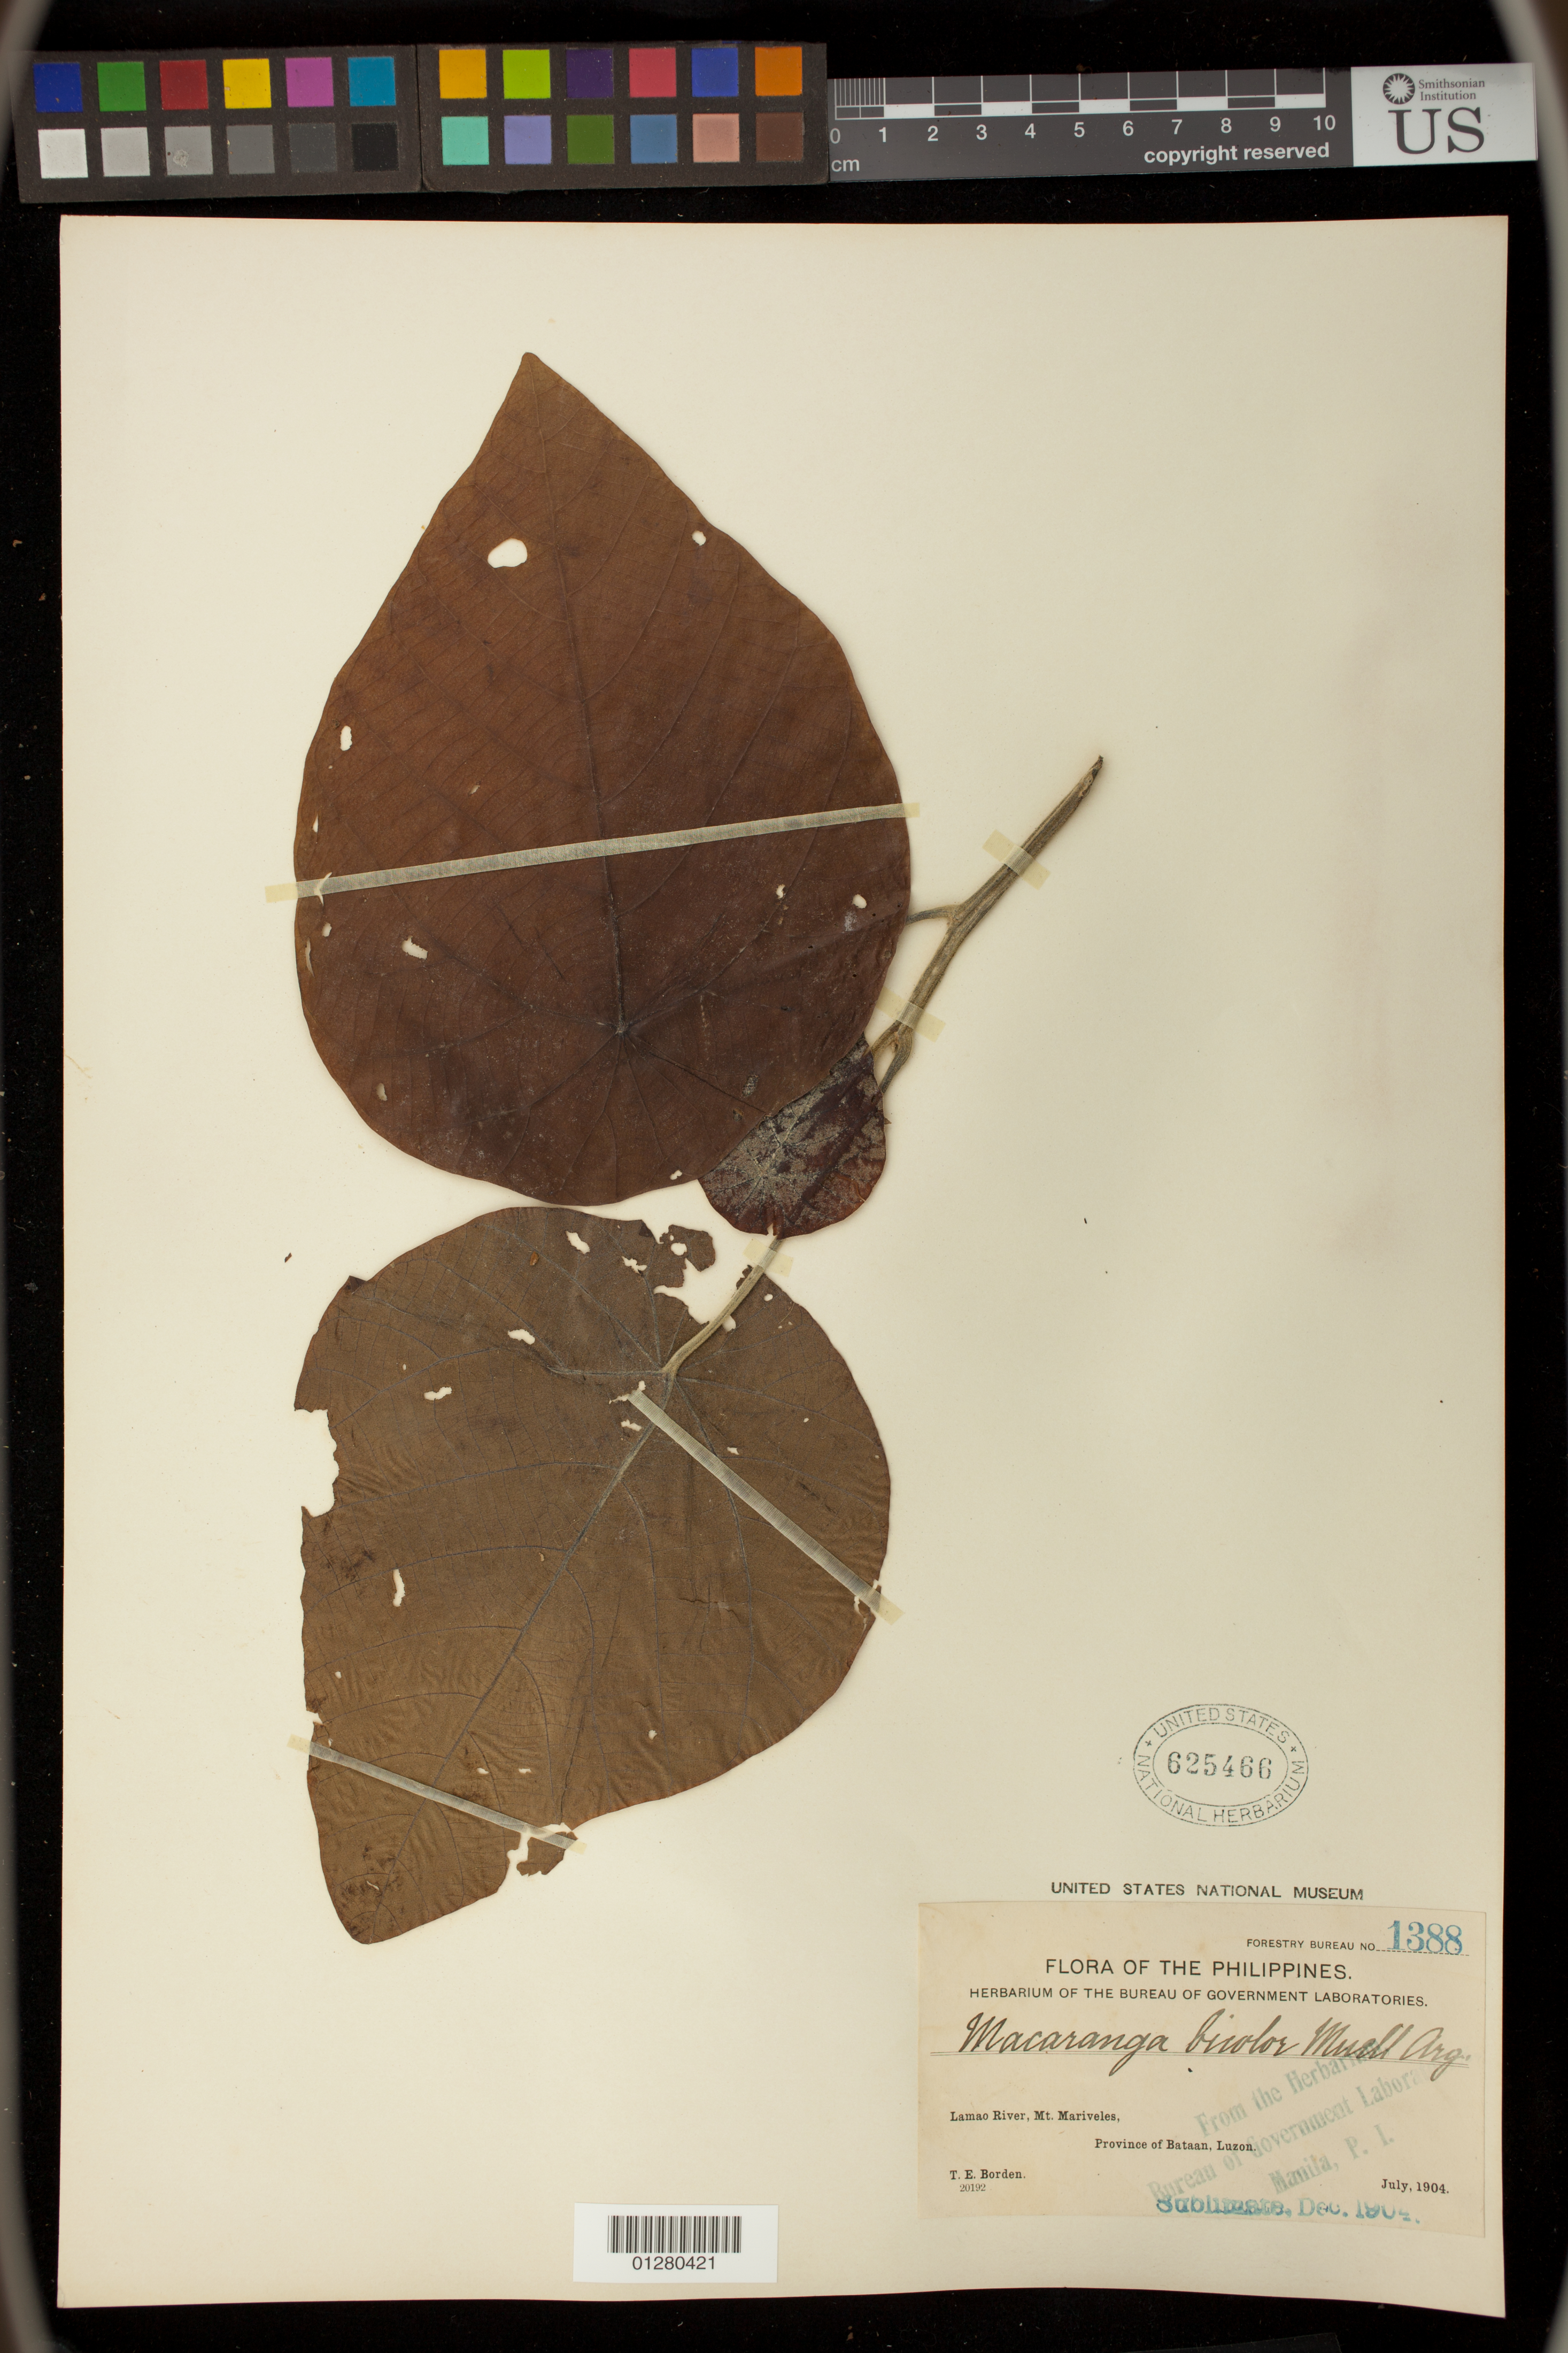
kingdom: Plantae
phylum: Tracheophyta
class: Magnoliopsida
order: Malpighiales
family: Euphorbiaceae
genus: Macaranga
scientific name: Macaranga bicolor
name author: Müll. Arg.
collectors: T. E. Borden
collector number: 20192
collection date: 1904-07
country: Philippines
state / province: Central Luzon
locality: Lamao River, Mt. Mariveles, Province of Bataan, Luzon.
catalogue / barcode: US 625466